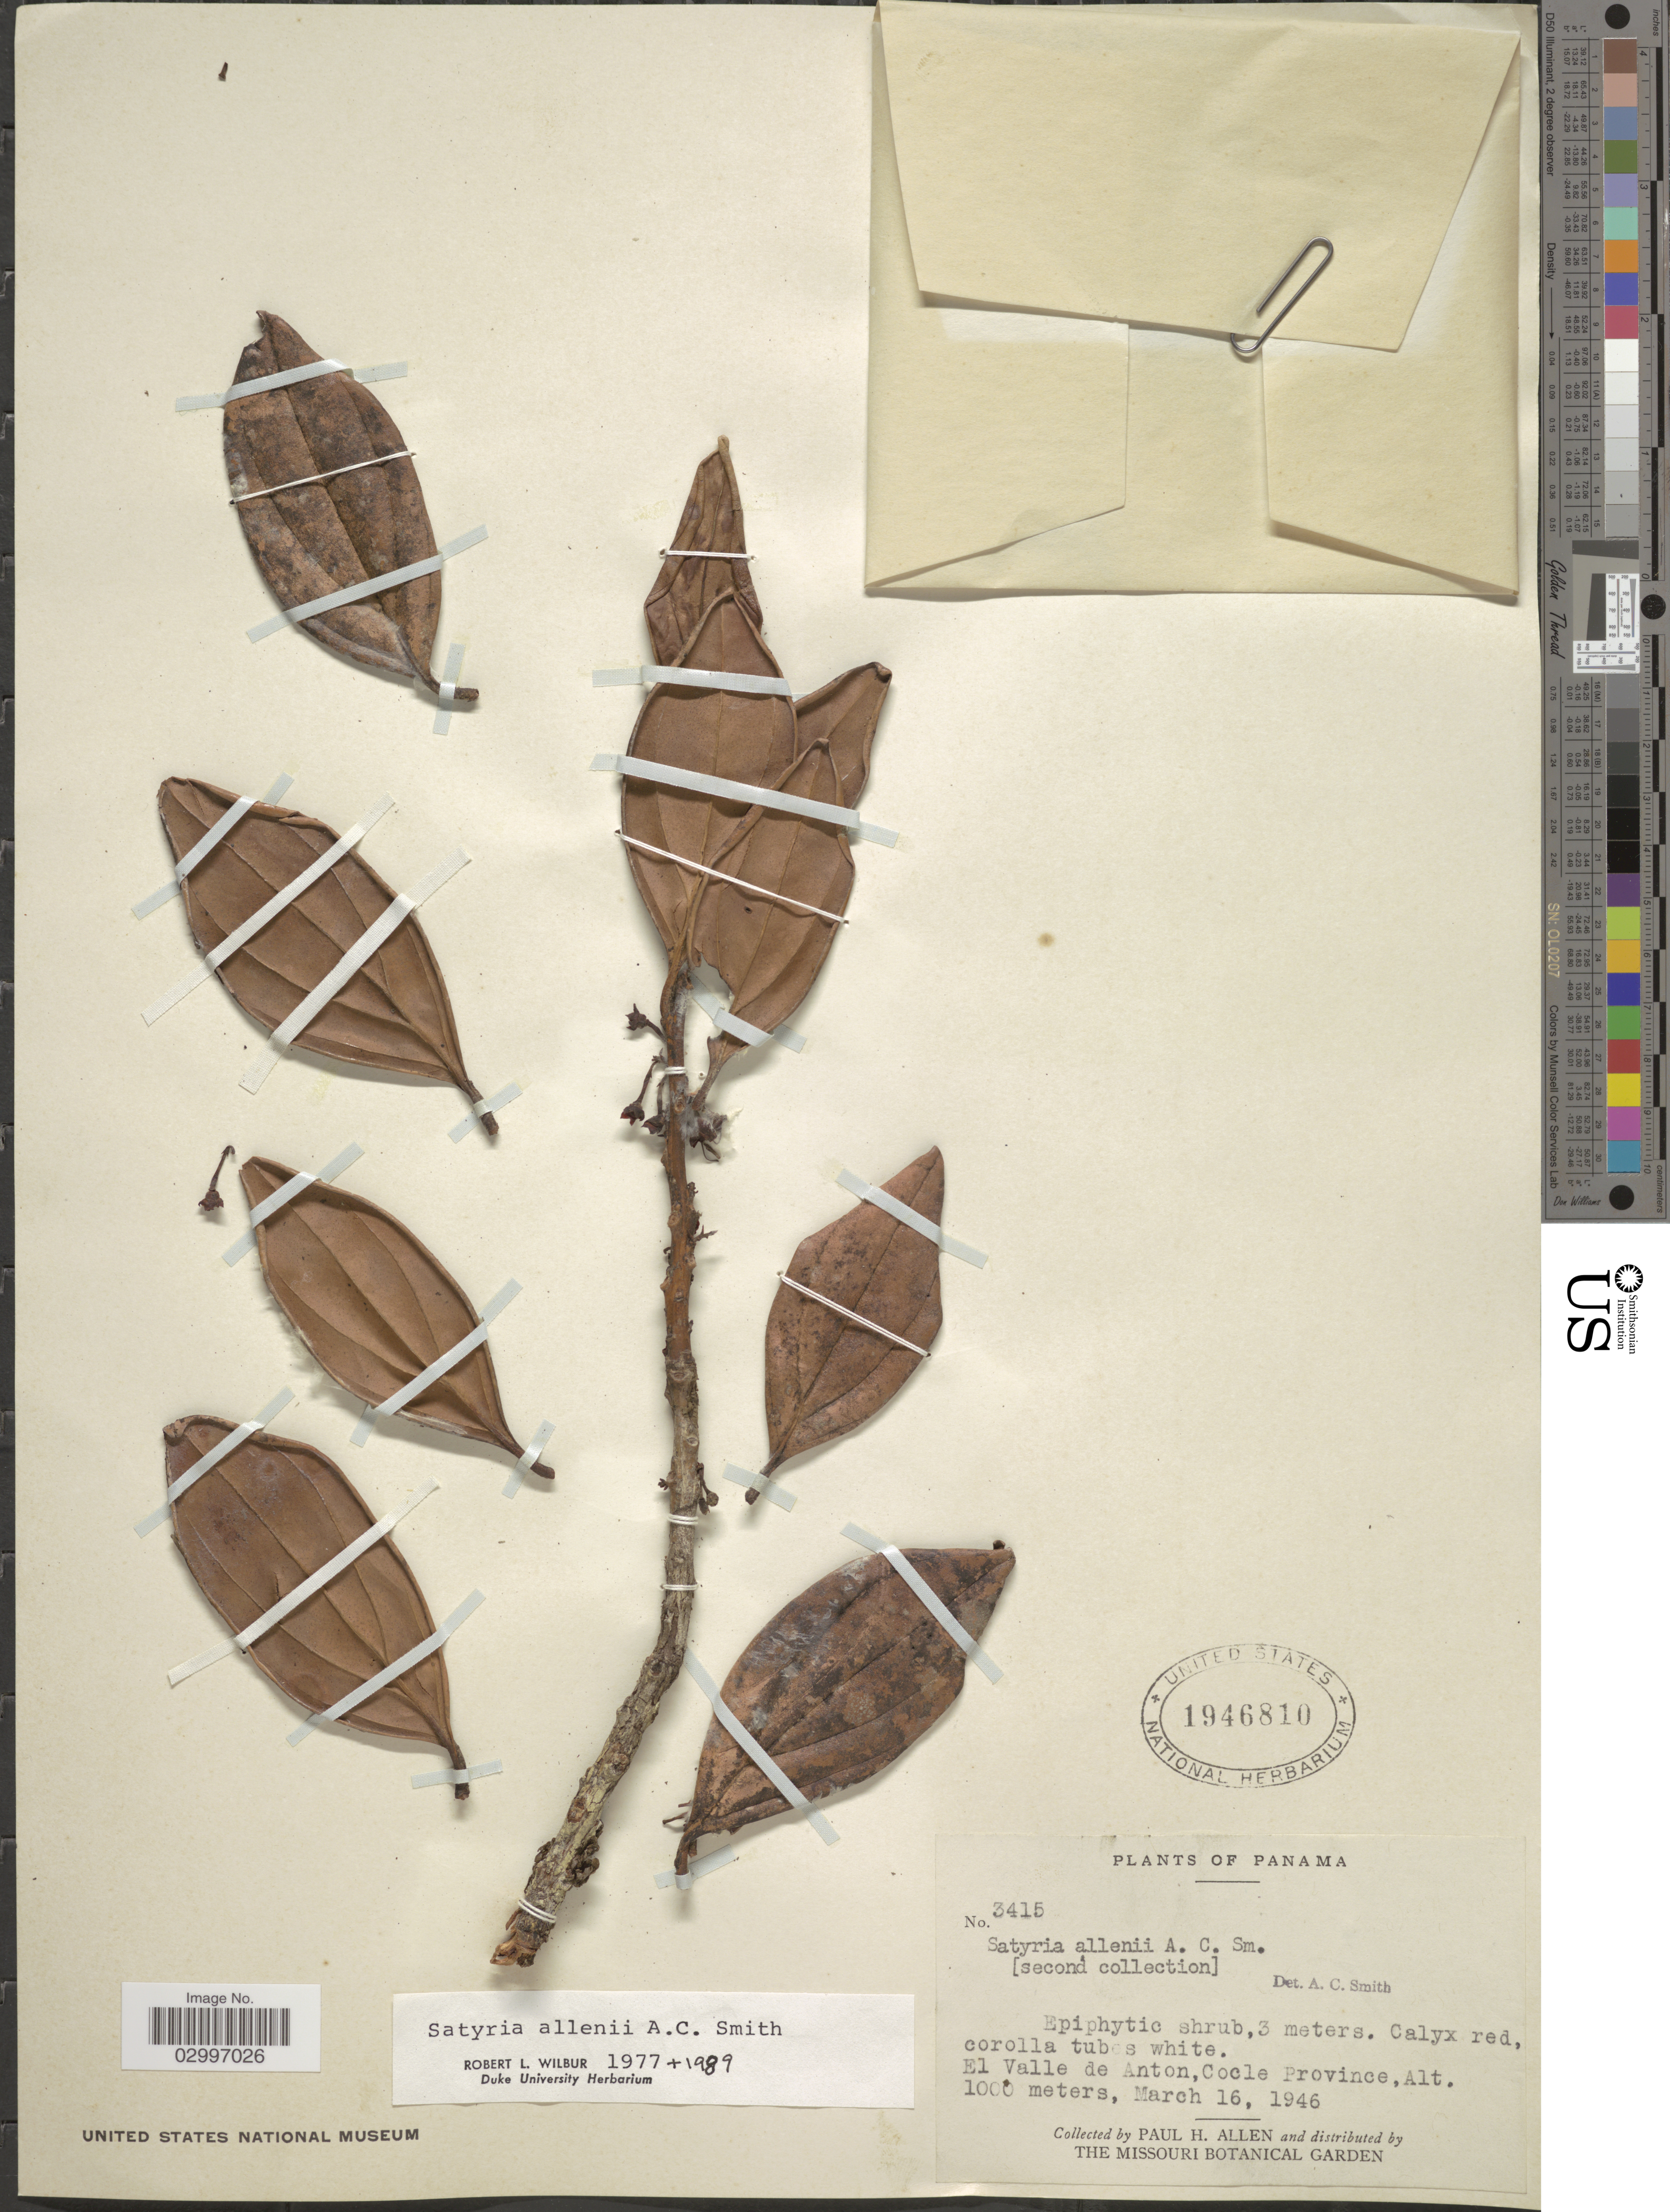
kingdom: Plantae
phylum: Tracheophyta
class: Magnoliopsida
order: Ericales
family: Ericaceae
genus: Satyria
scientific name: Satyria allenii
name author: A.C. Sm.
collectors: P. H. Allen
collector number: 3415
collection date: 1946-03-16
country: Panama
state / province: Coclé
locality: El Valle de Anton, Cocle Province.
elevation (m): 1000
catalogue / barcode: US 1946810